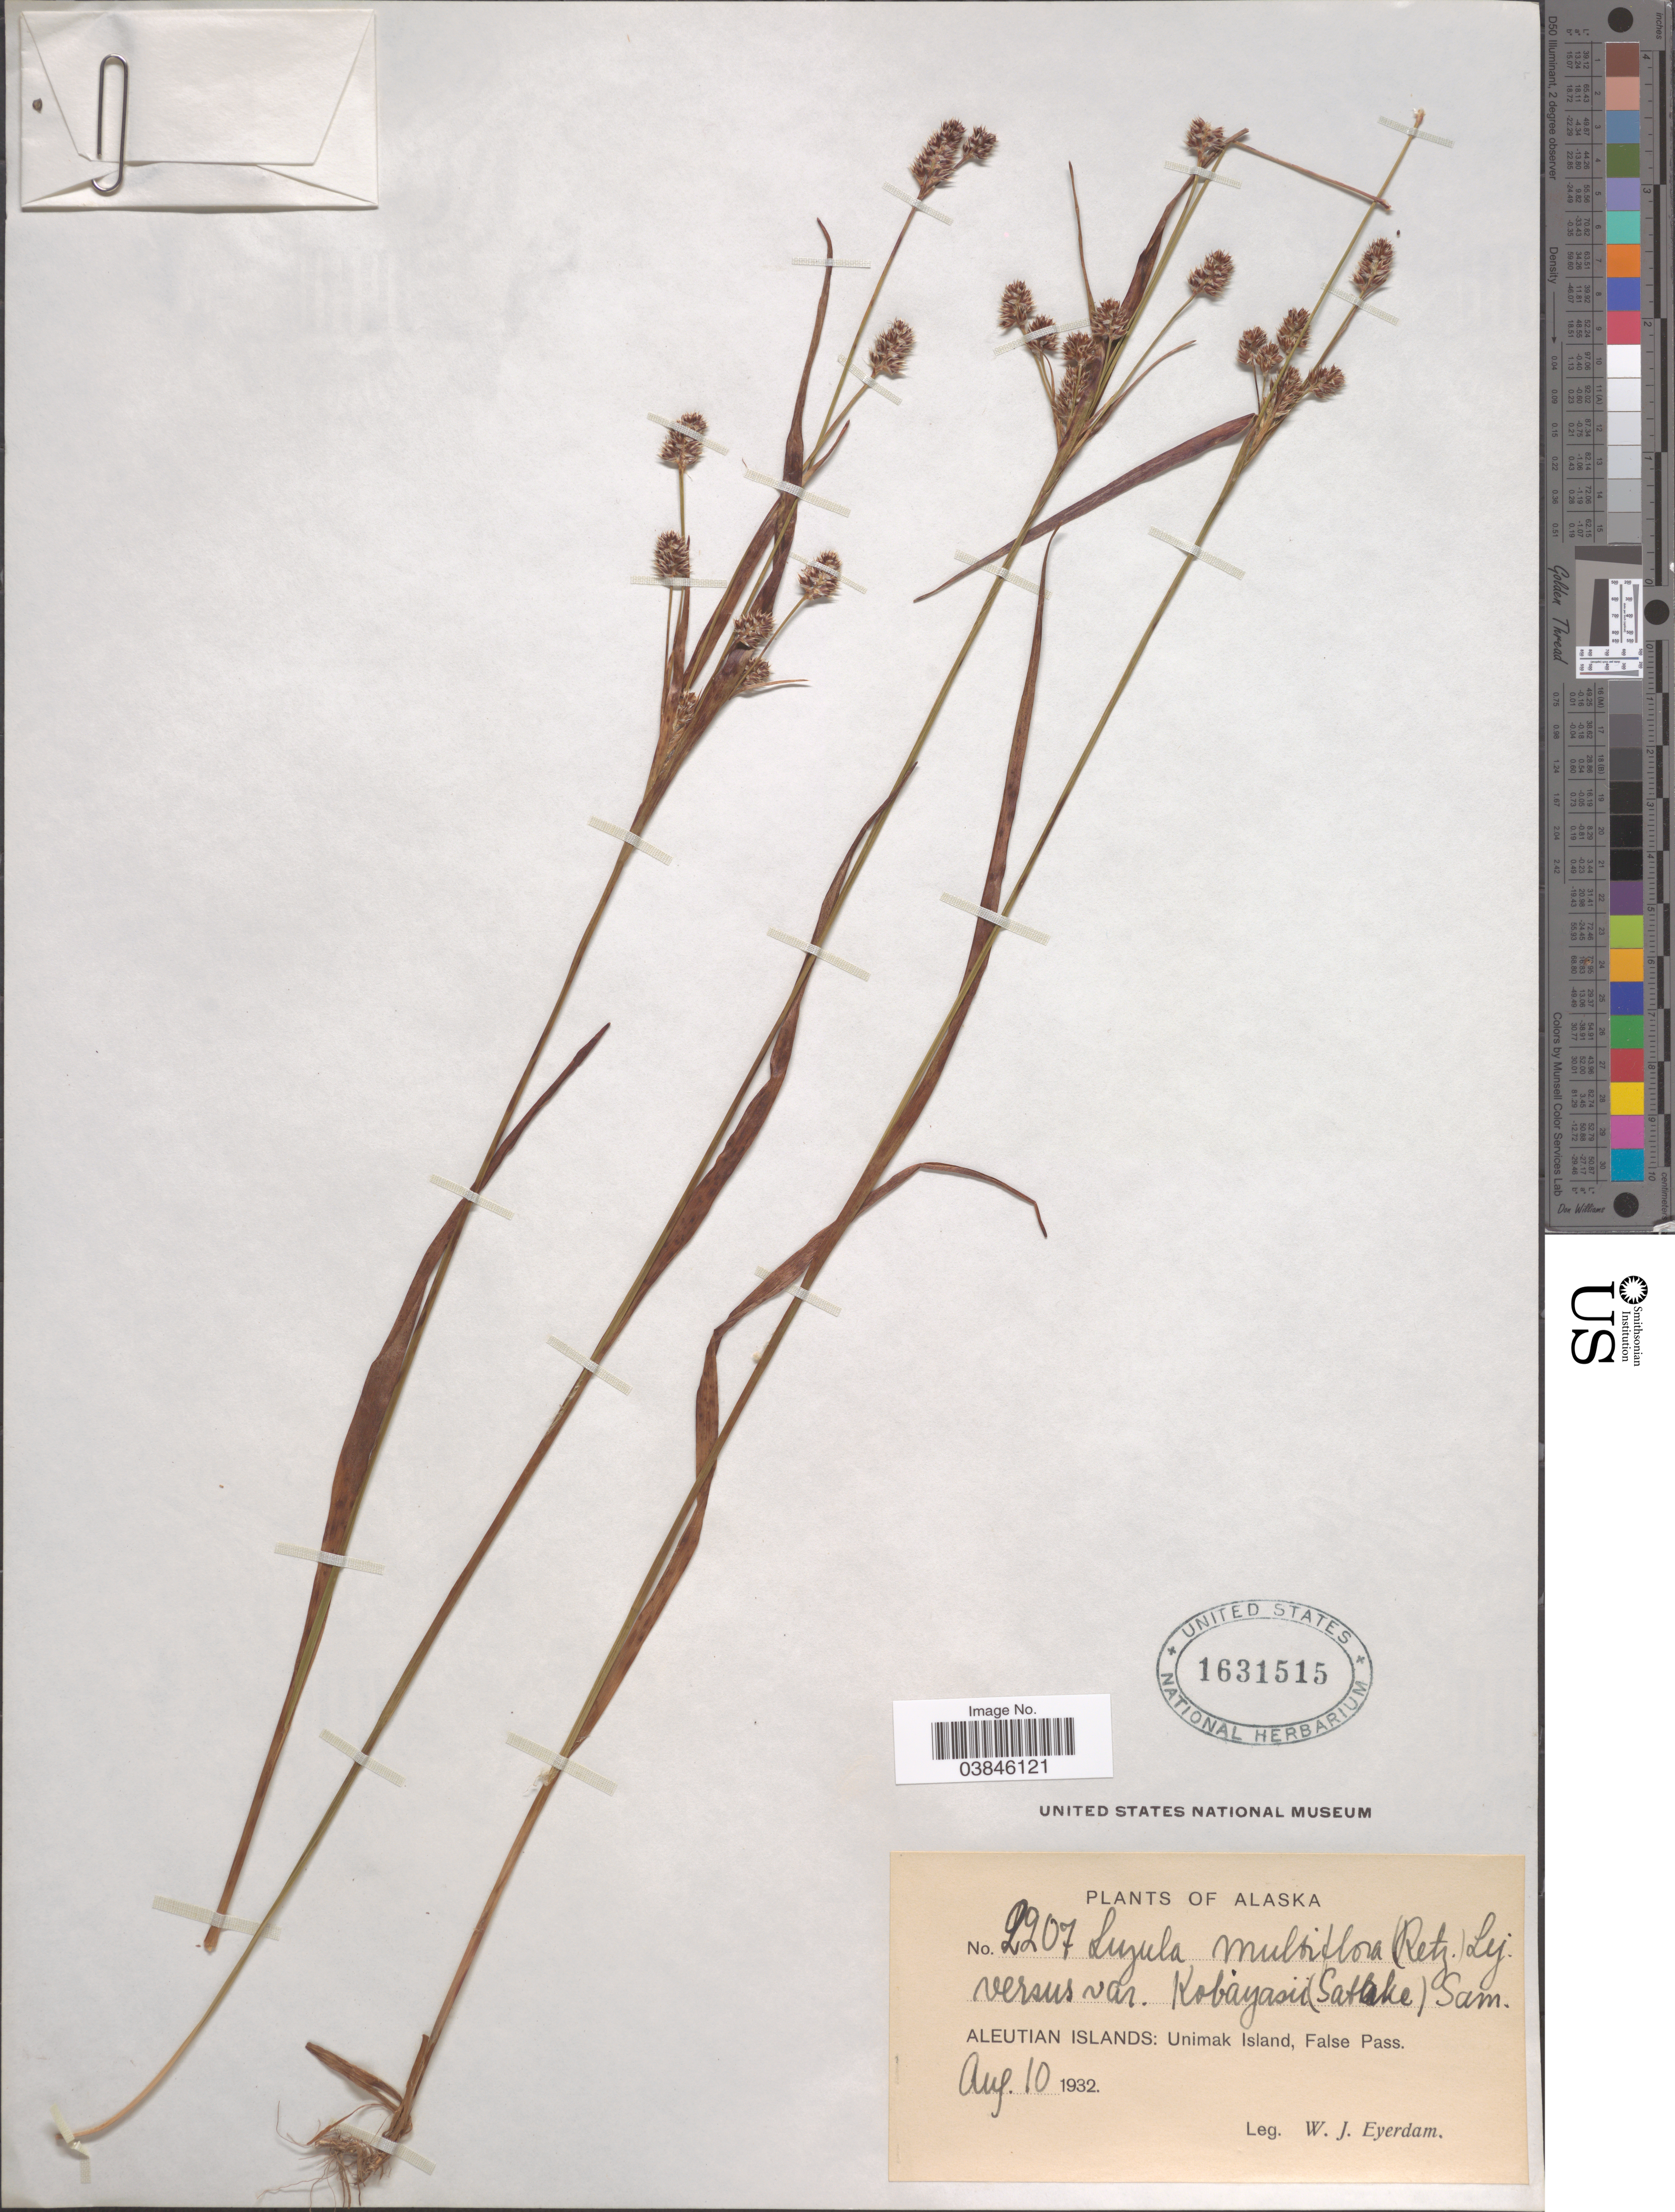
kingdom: Plantae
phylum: Tracheophyta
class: Liliopsida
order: Poales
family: Juncaceae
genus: Luzula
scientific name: Luzula multiflora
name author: (Ehrh.) Lej.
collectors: W. J. Eyerdam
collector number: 2207*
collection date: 1932-08-10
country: United States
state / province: Alaska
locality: Aleutian Islands: Unimak Island, False Pass.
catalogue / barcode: US 1631515